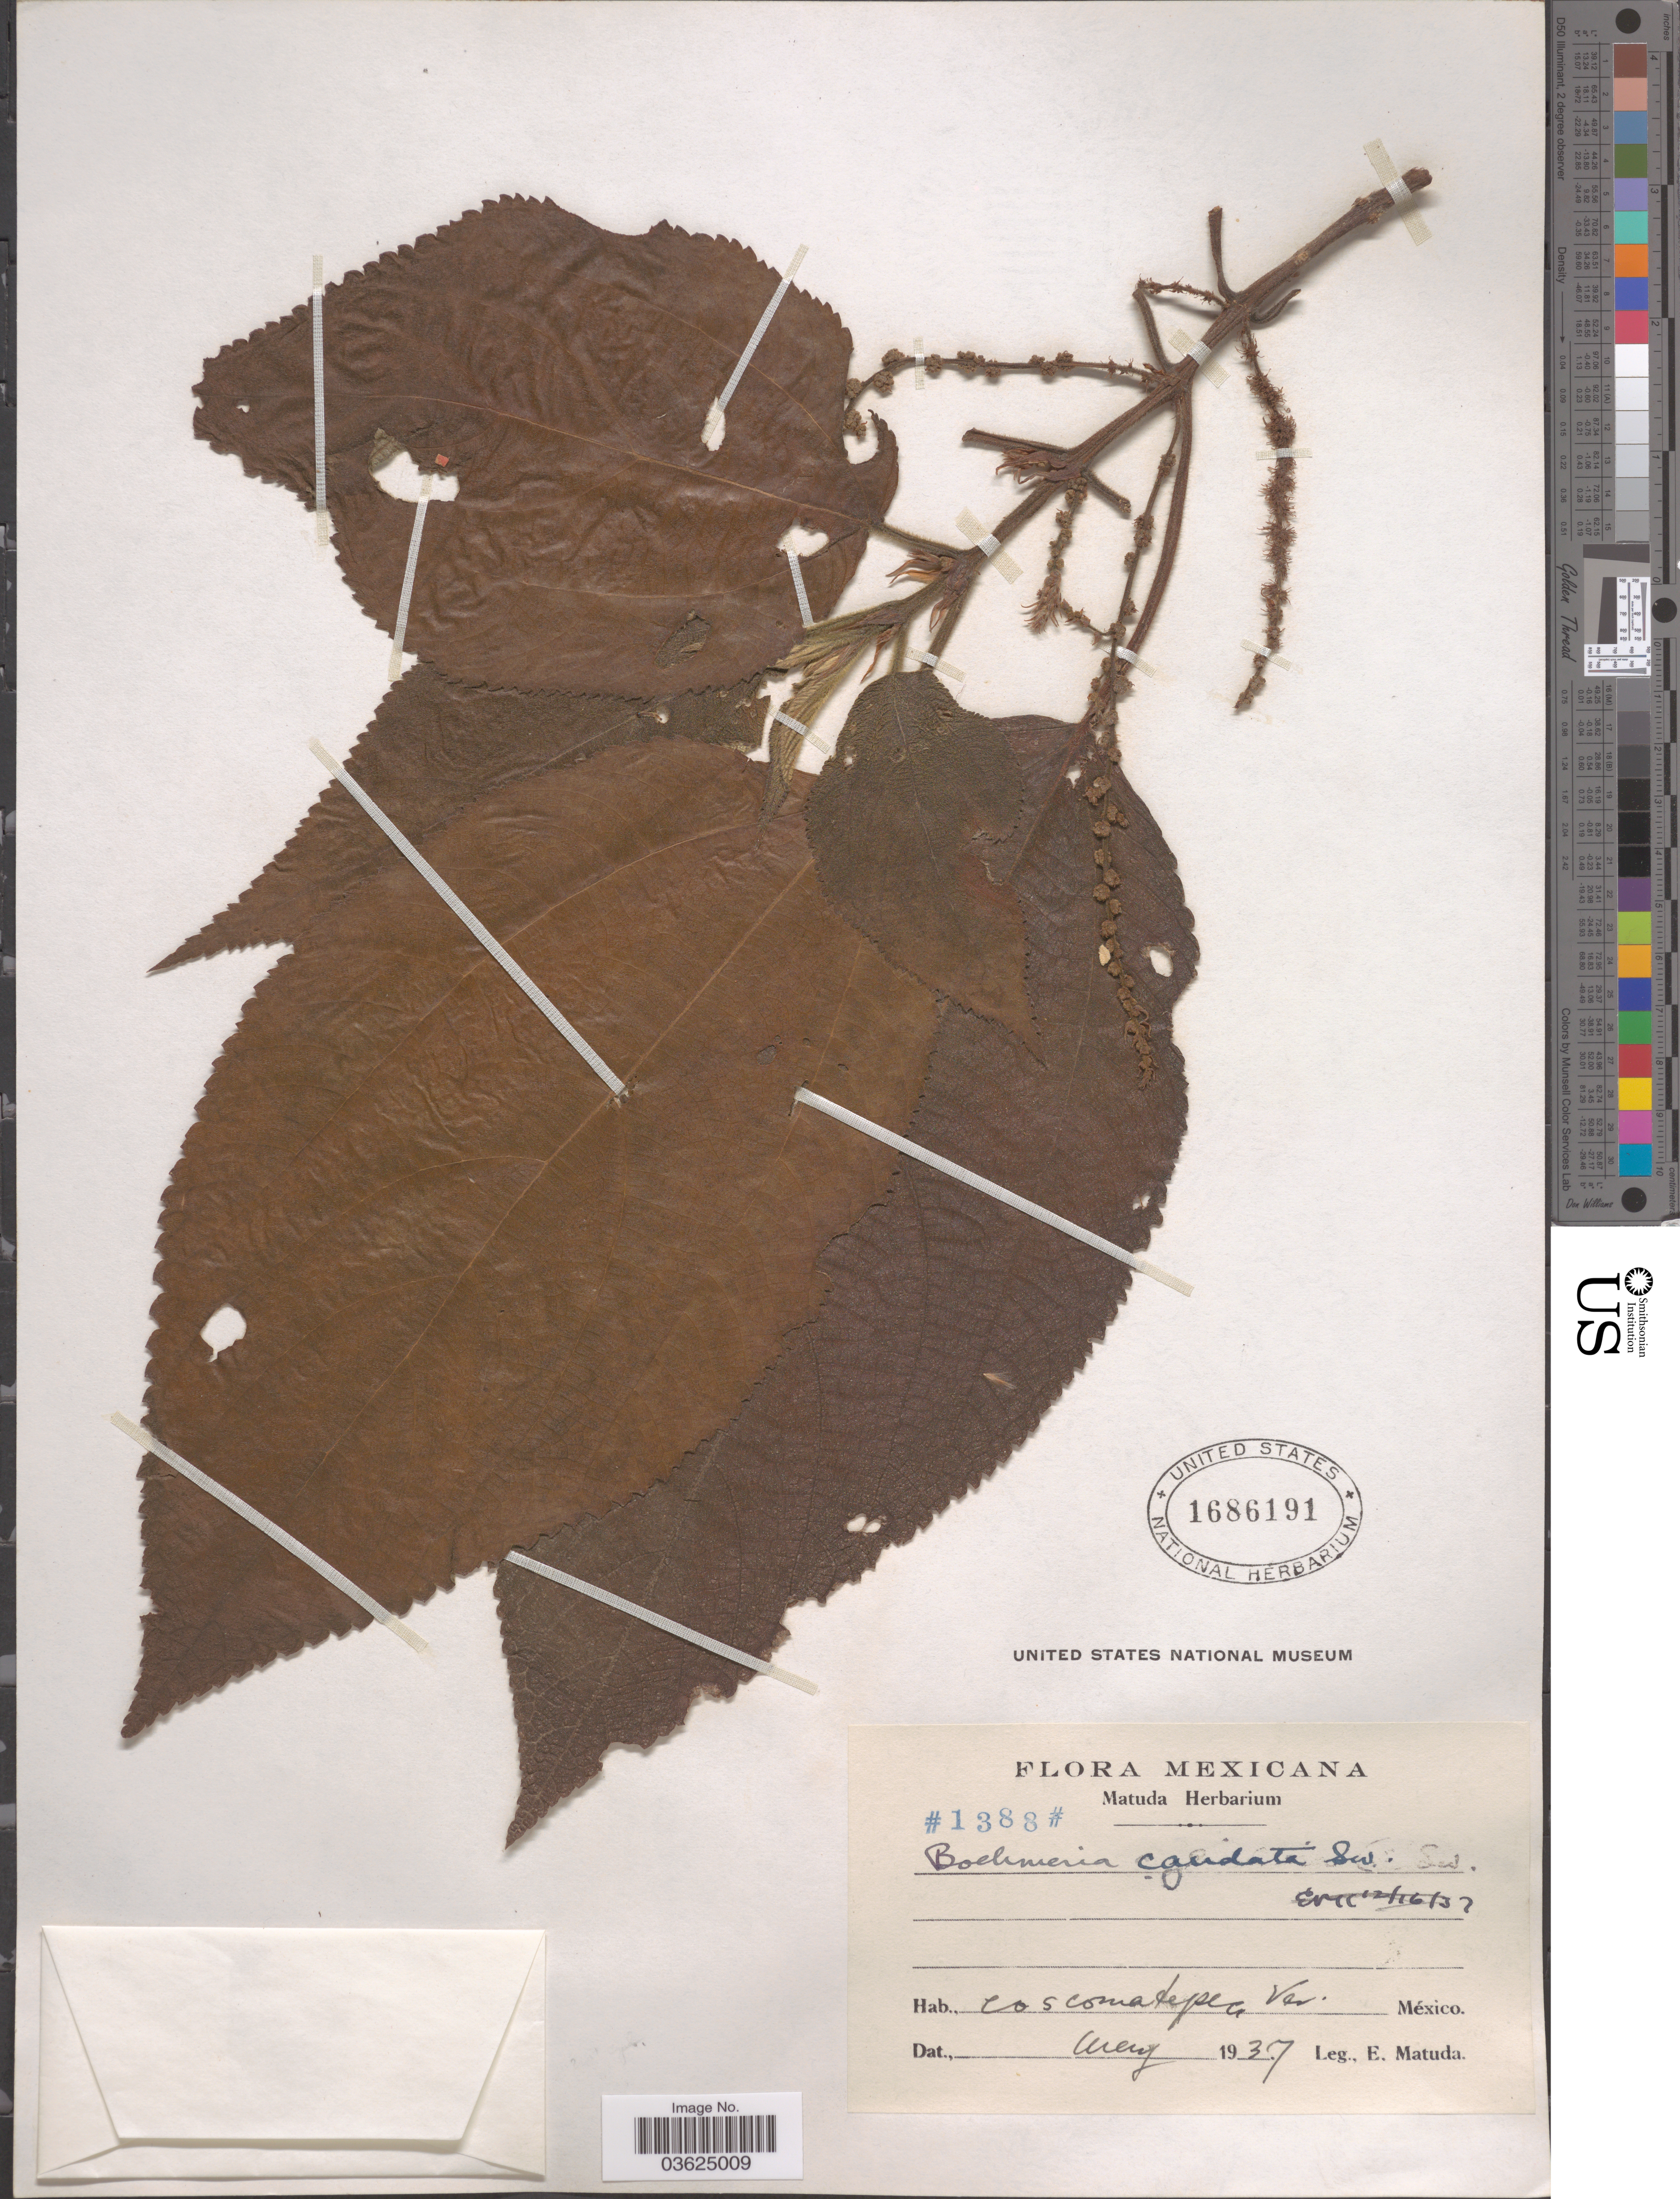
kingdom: Plantae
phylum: Tracheophyta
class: Magnoliopsida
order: Rosales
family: Urticaceae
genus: Boehmeria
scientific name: Boehmeria caudata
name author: Sw.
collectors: E. Matuda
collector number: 1388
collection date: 1937-08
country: Mexico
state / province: Veracruz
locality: Coscomatepec Ver.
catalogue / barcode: US 1686191